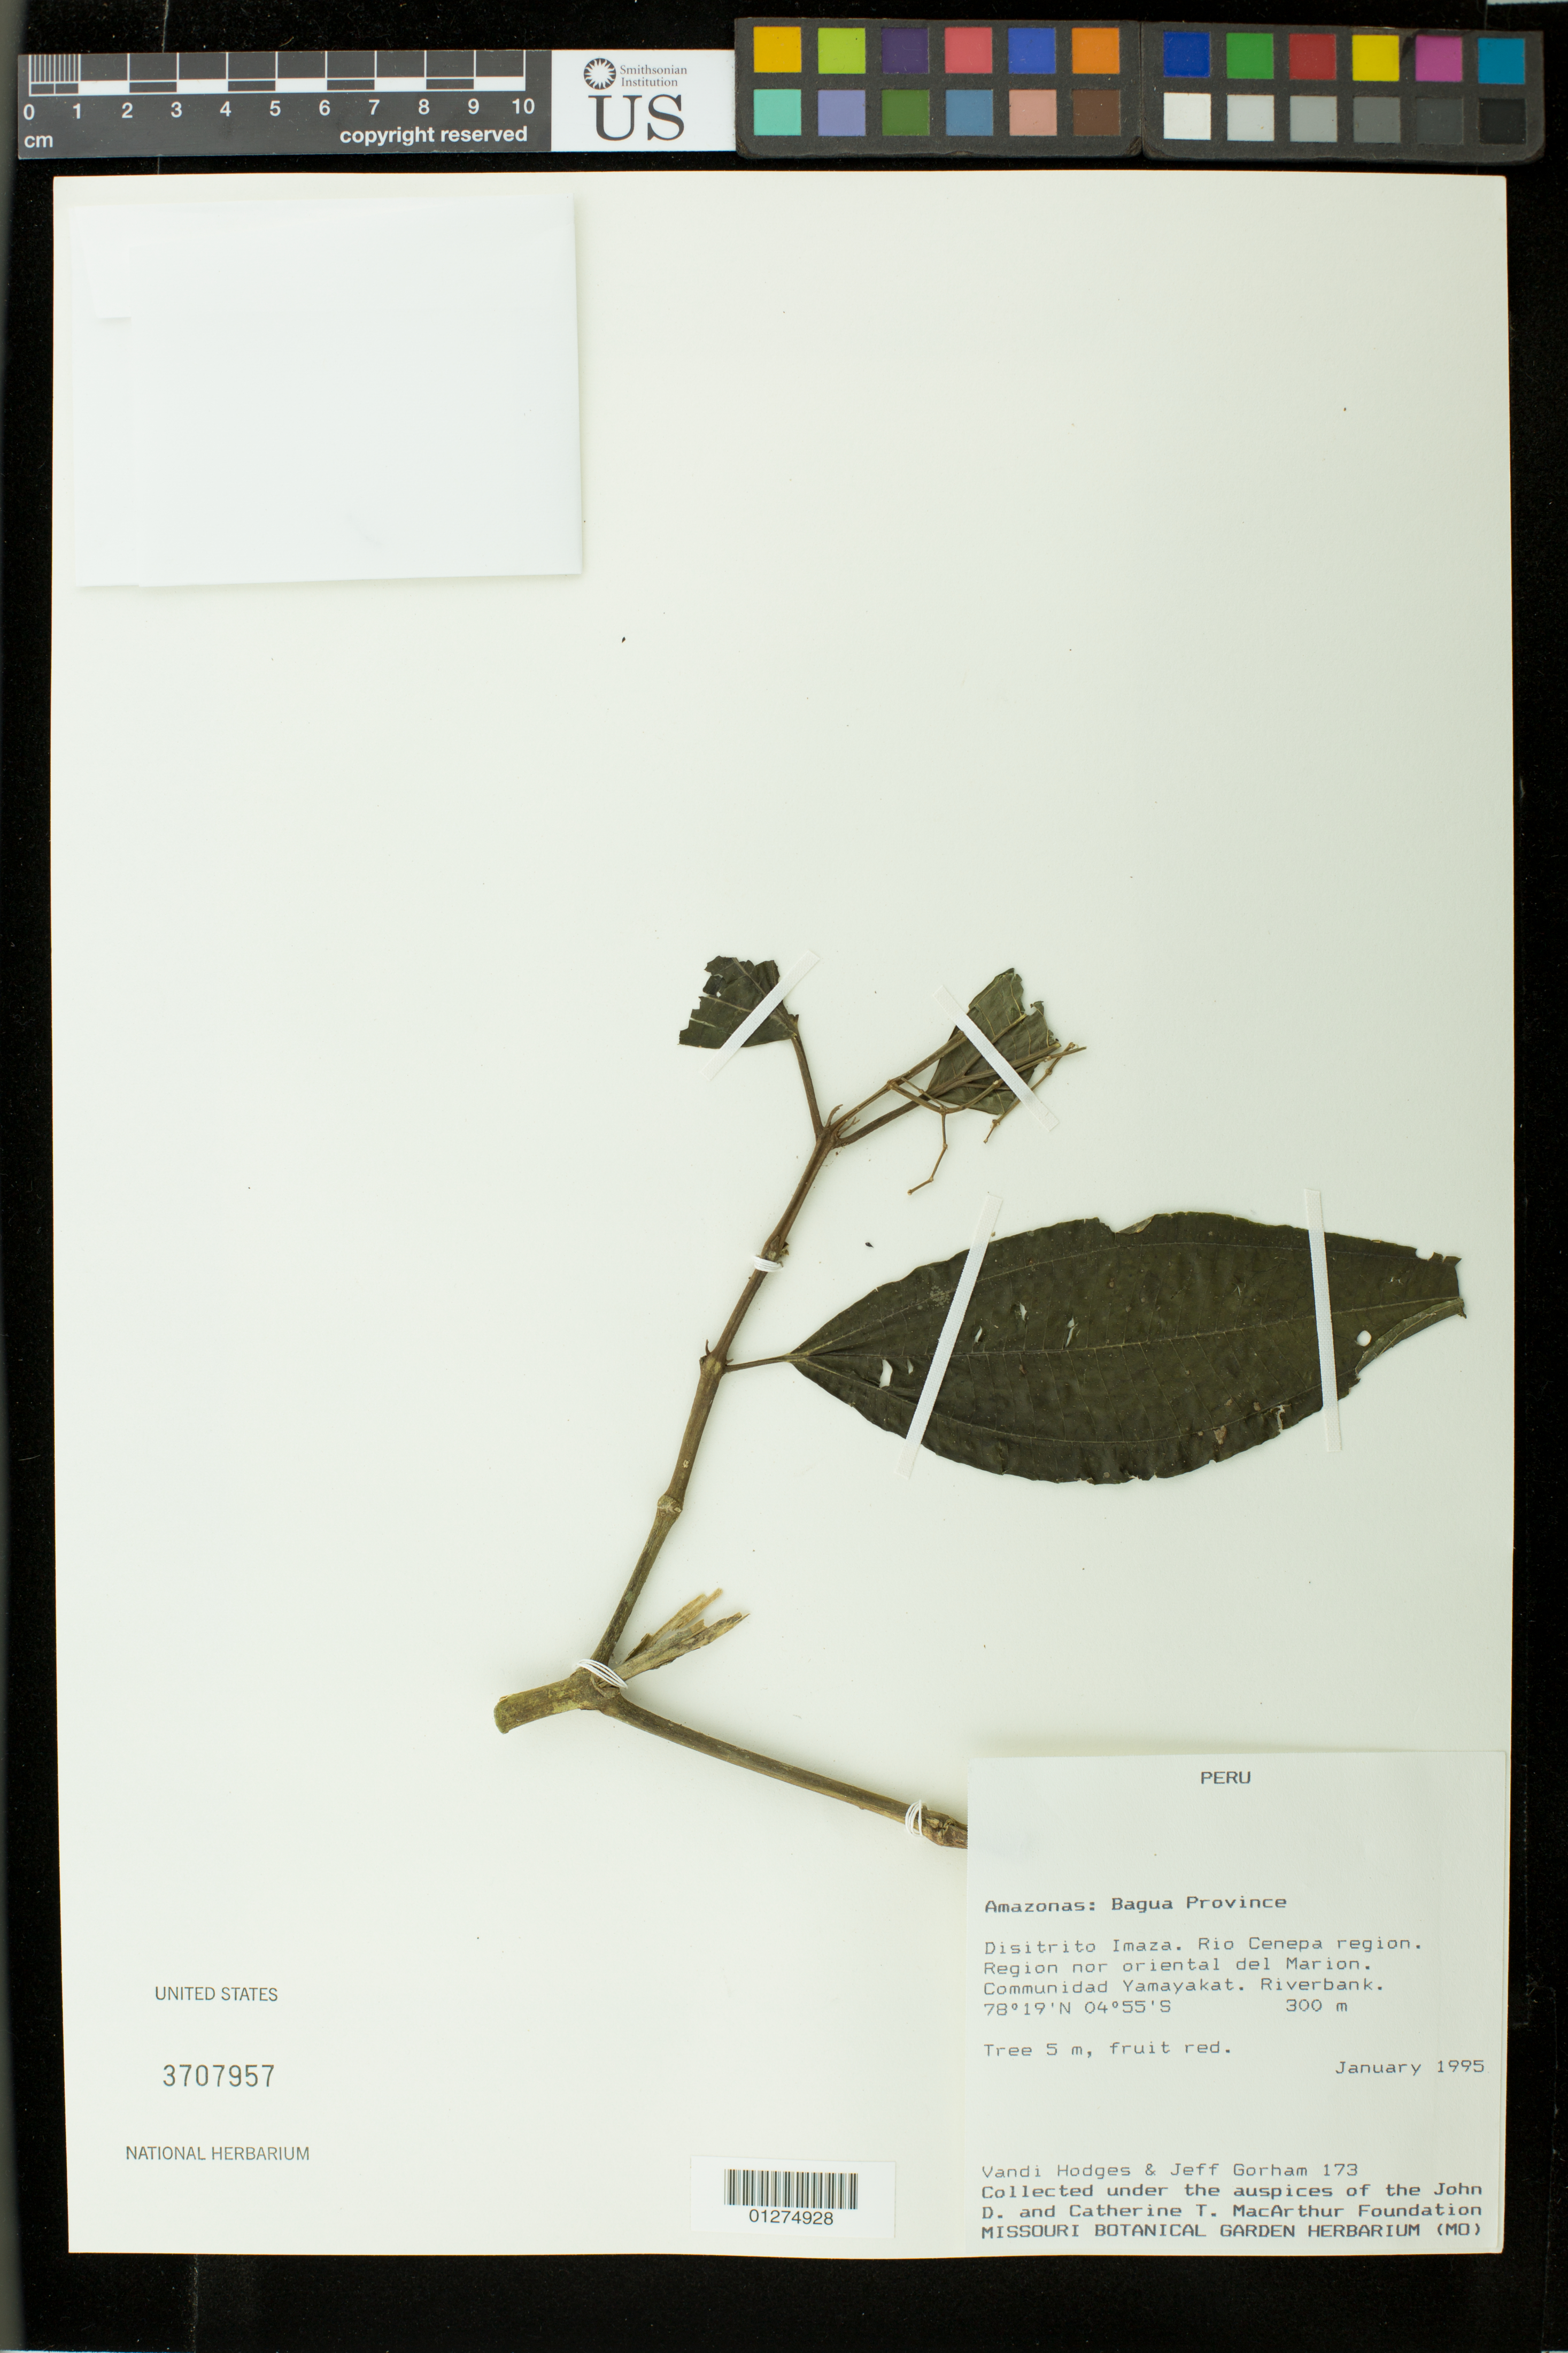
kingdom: Plantae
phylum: Tracheophyta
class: Magnoliopsida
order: Myrtales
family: Melastomataceae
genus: Miconia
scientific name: Miconia alternans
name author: Naudin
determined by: Rodríguez R., E.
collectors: V. Hodges & J. Gorham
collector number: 173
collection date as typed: Jan 1995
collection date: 1995-01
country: Peru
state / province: Amazonas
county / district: Bagua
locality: Imaza, Rio Cenepa región, región nororiental del Marion, comunidad Yamayakat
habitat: riverbank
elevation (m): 300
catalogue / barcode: US 3707957